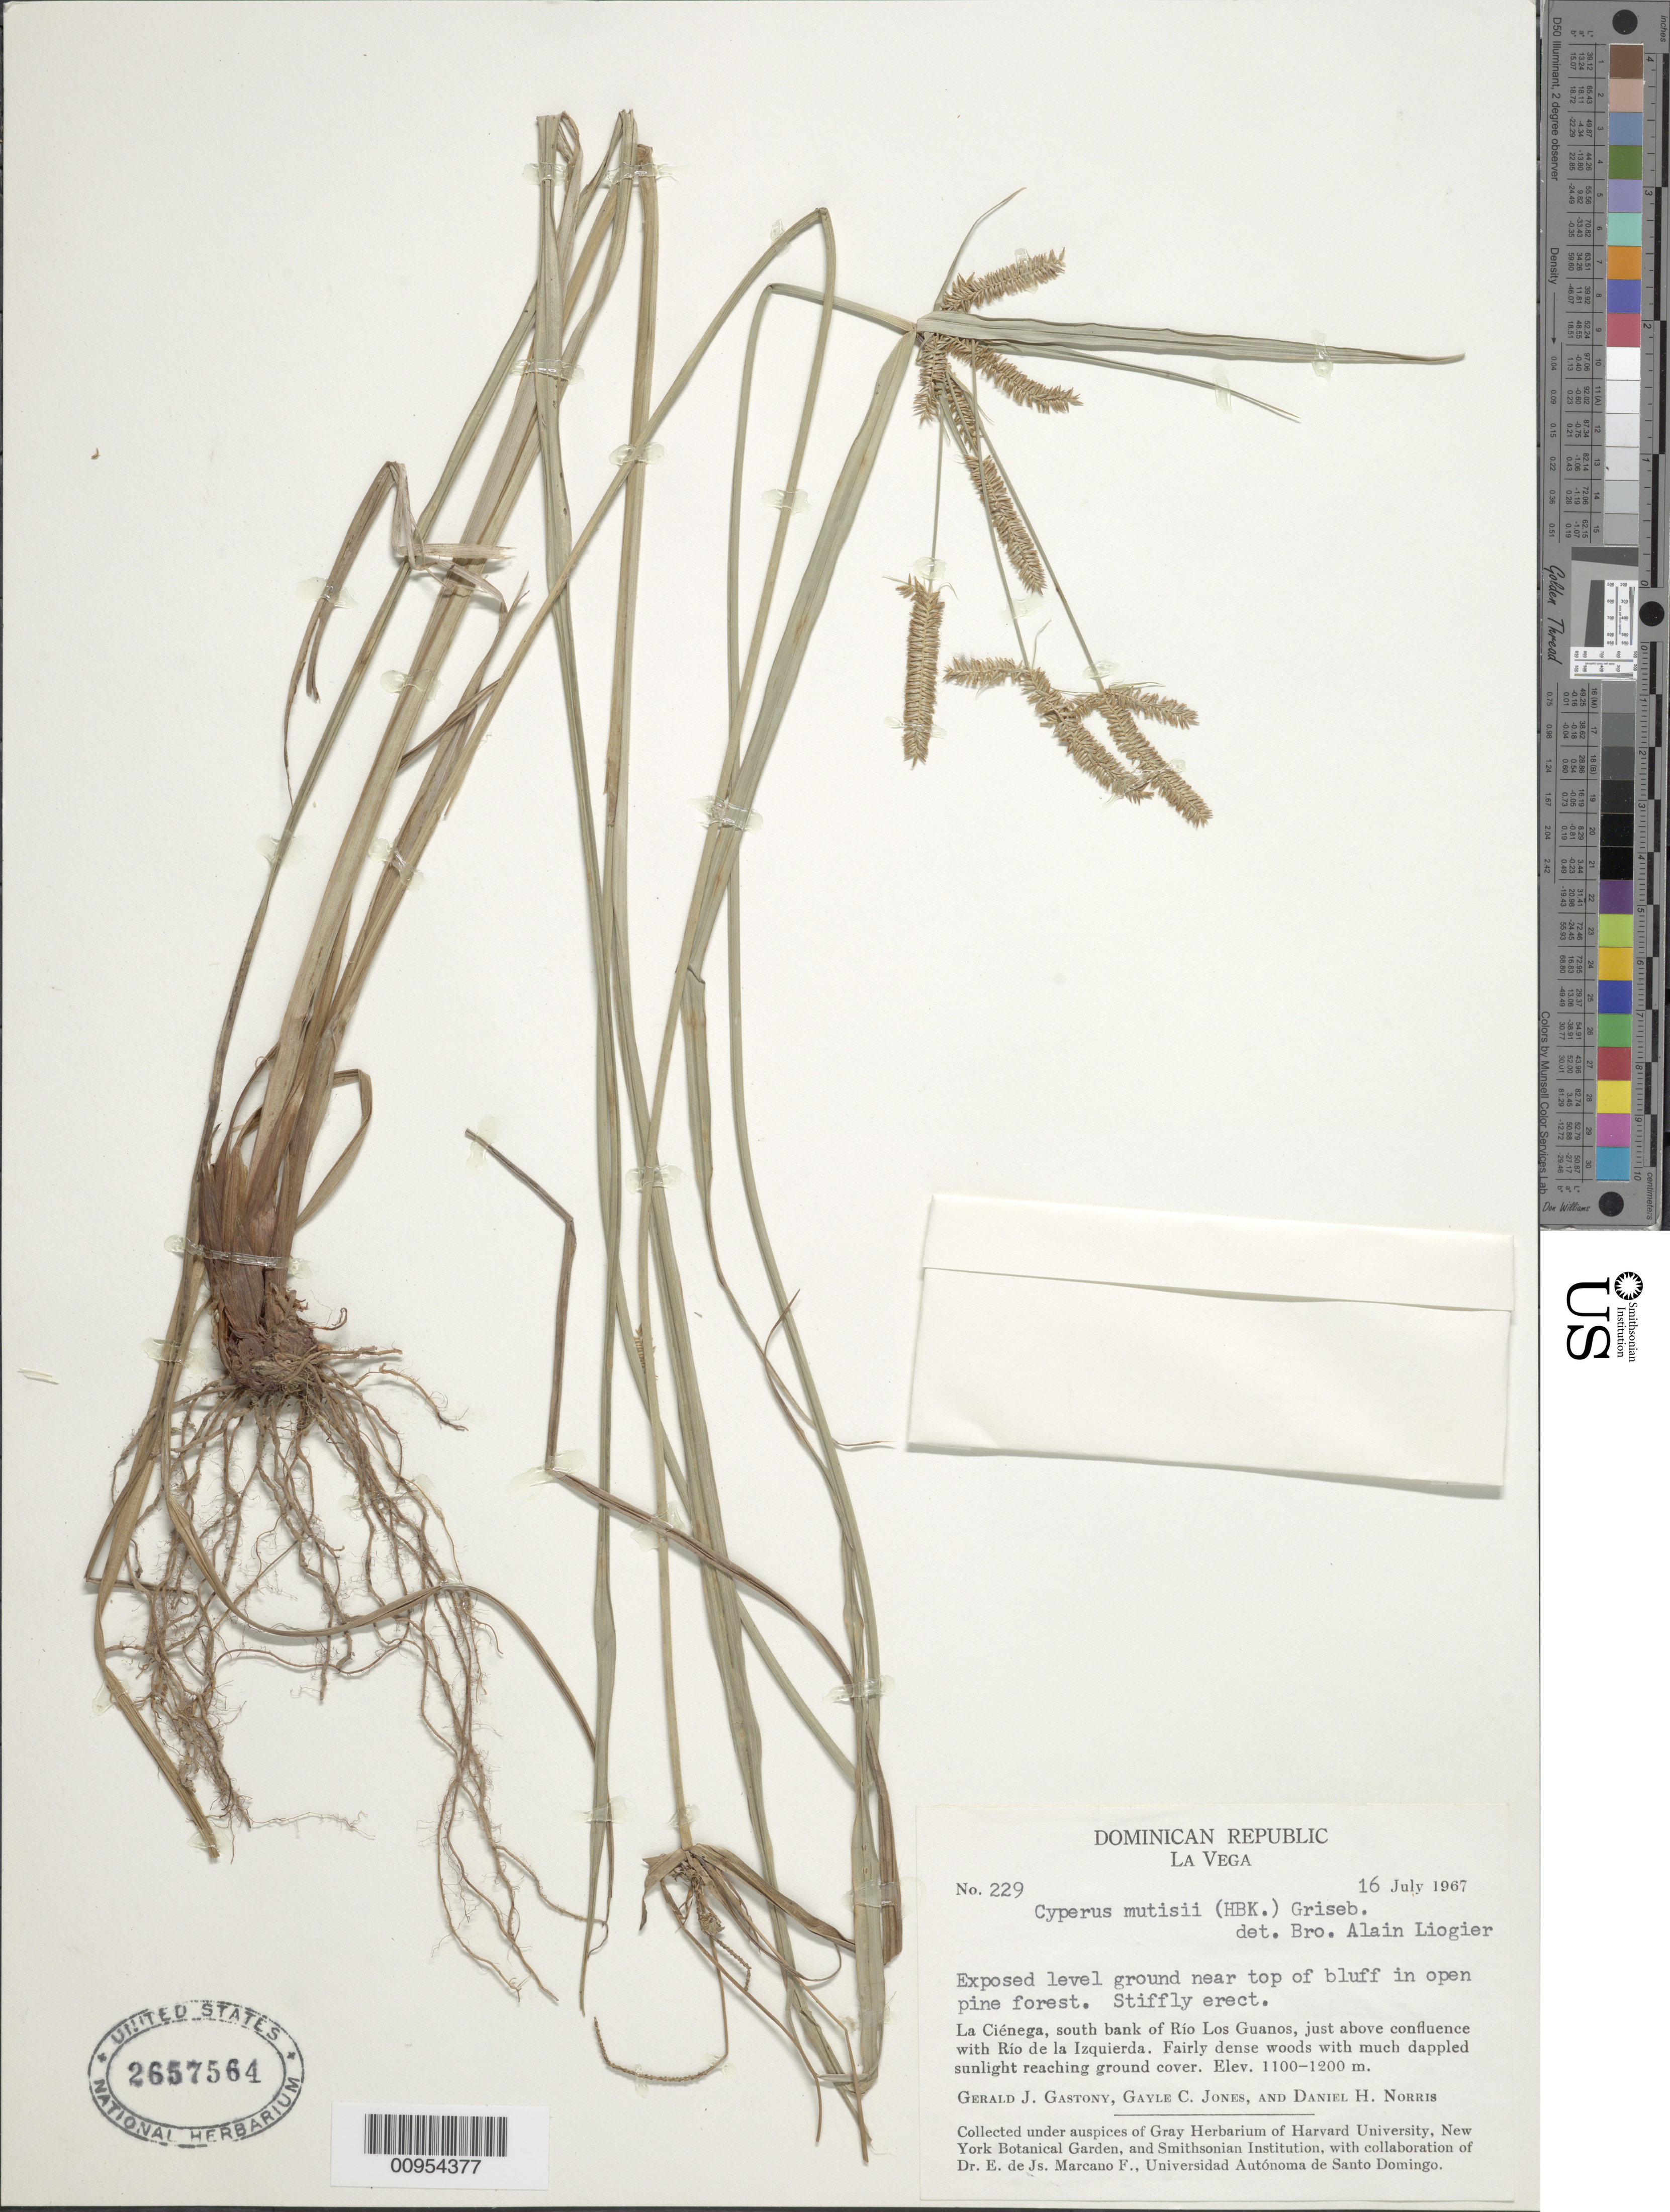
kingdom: Plantae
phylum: Tracheophyta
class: Liliopsida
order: Poales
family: Cyperaceae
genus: Cyperus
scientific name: Cyperus mutisii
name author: (Kunth) Andersson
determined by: Liogier, Alain H.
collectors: G. Gastony, G. C. Jones & D. H. Norris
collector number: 229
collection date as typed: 16 Jul 1967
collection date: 1967-07-16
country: Dominican Republic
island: Hispaniola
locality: La Ciénaga, south bank of Río Los Guanos, just above the confluence with Río de la Izquierda; near top bluff in open pine forest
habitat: Exposed level ground near top bluff in open pine forest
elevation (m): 1100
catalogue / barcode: US 2657564